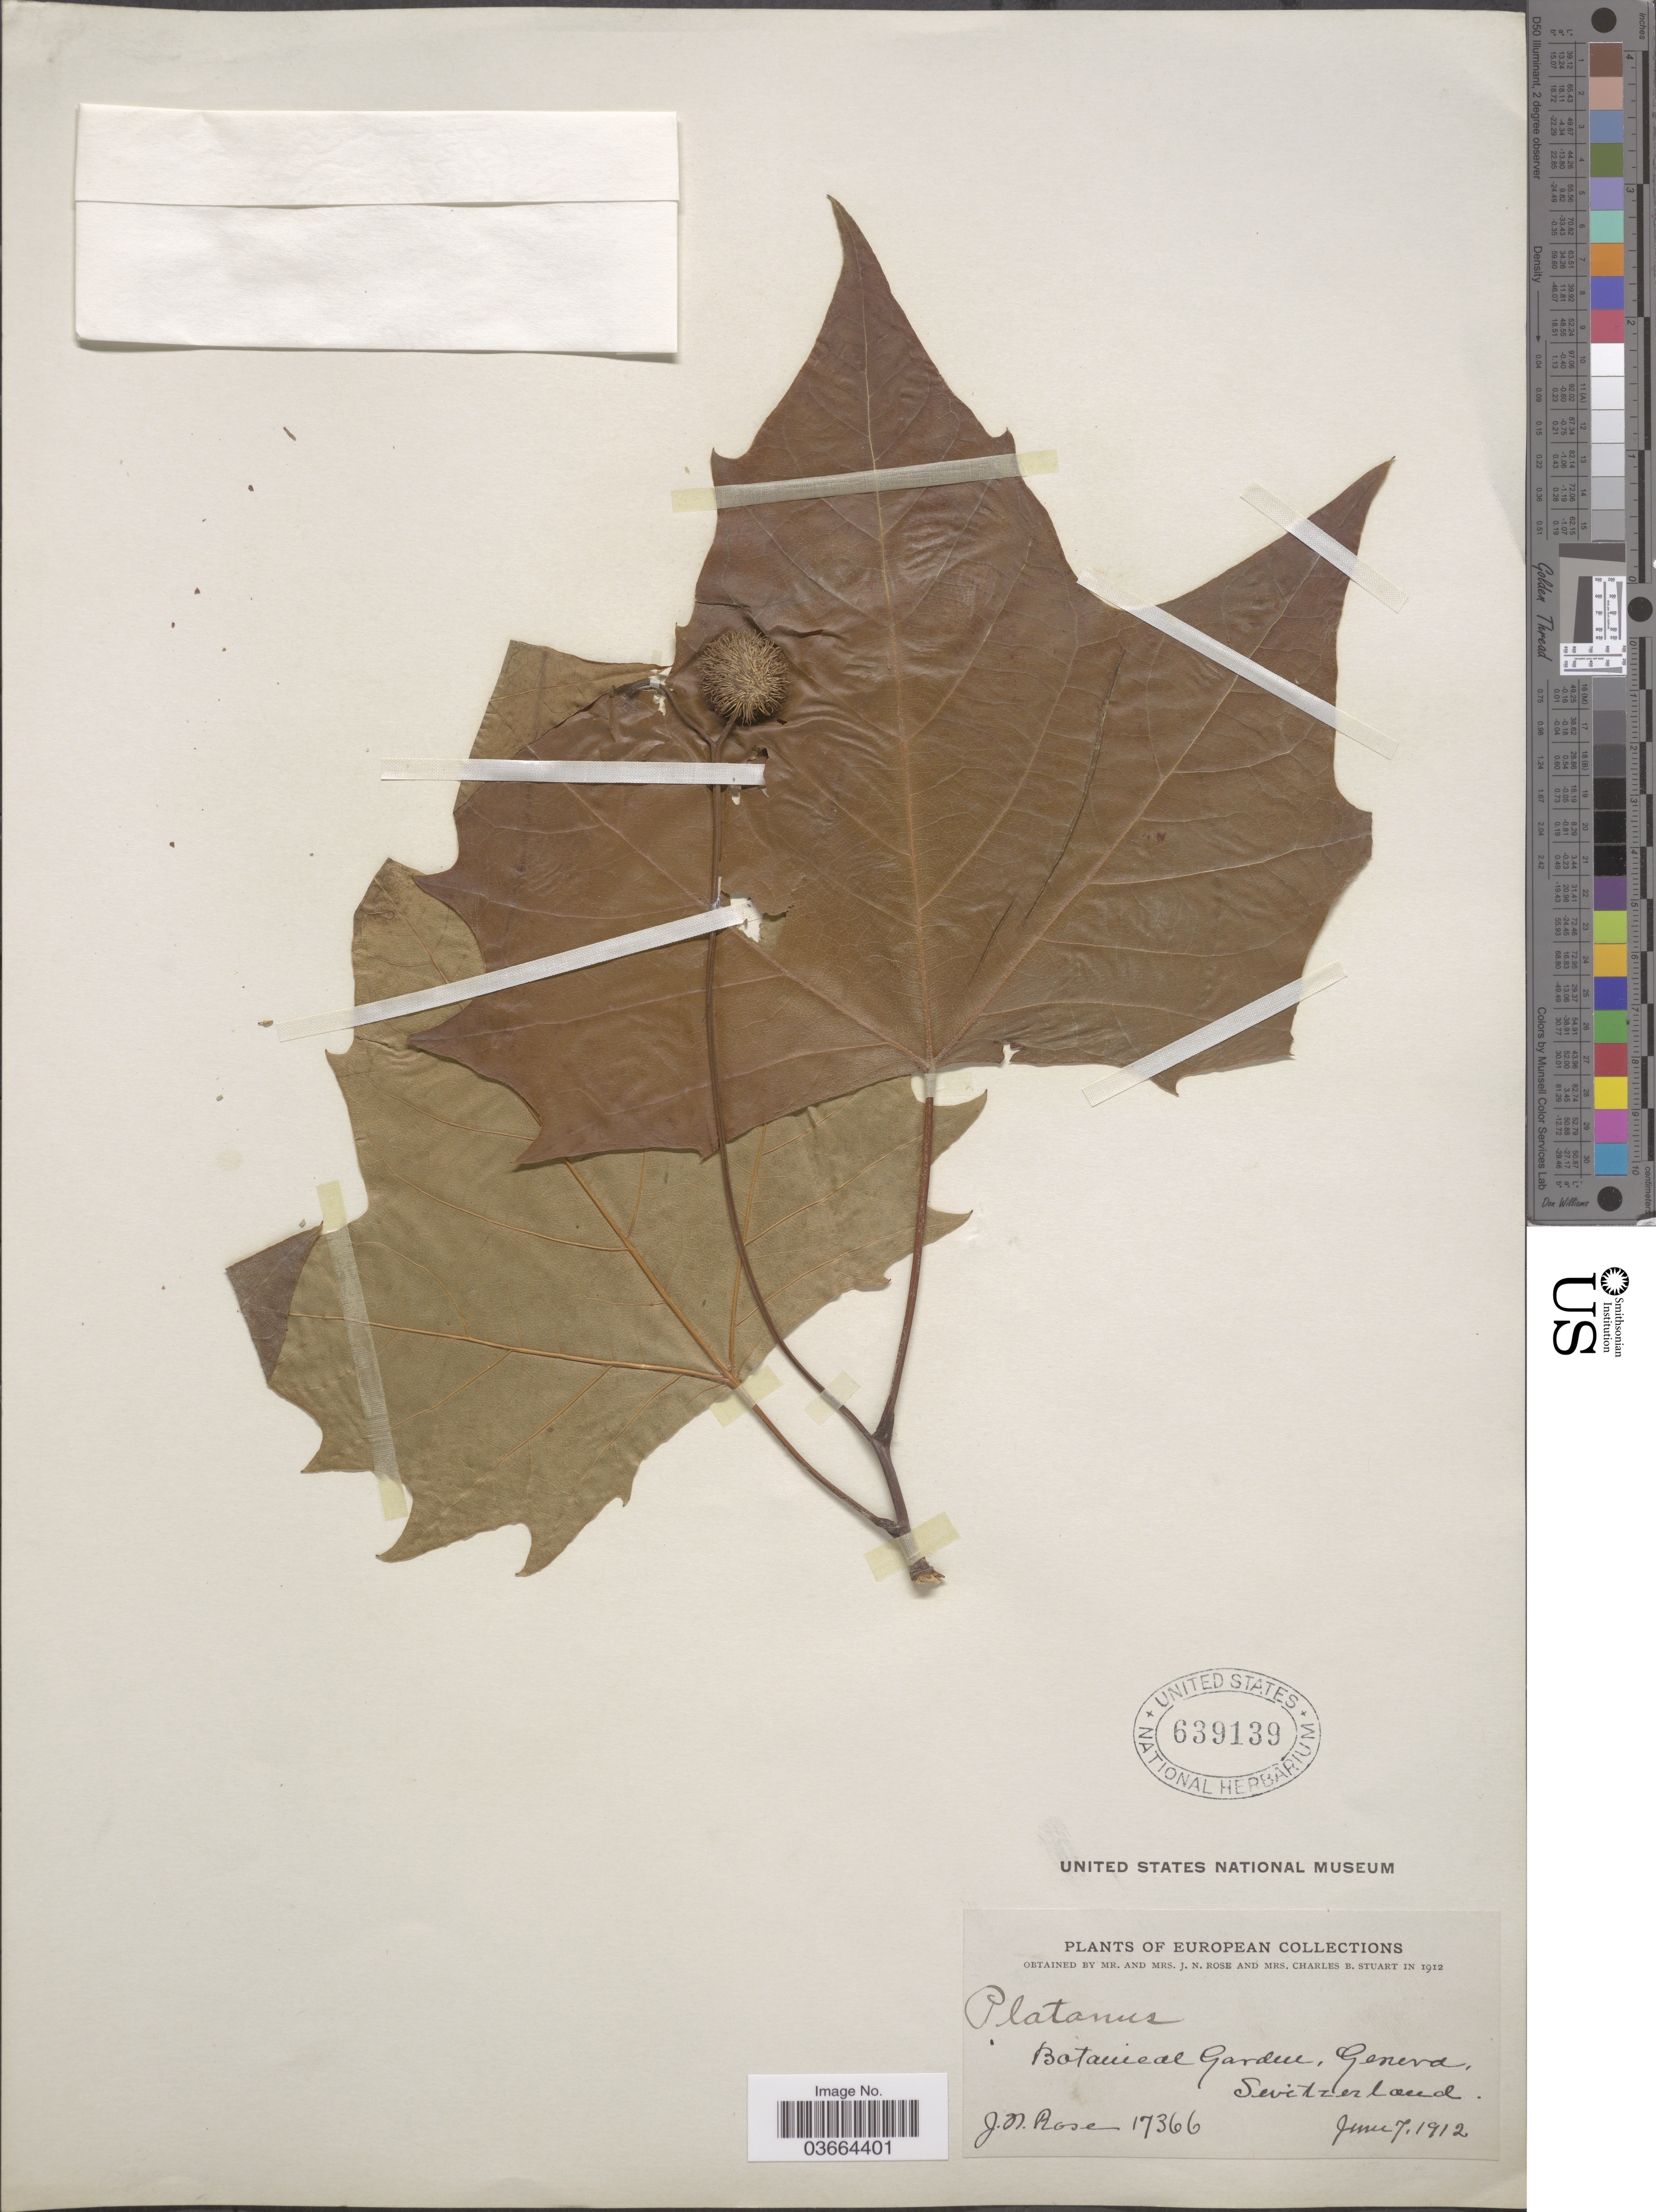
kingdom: Plantae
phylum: Tracheophyta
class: Magnoliopsida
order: Proteales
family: Platanaceae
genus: Platanus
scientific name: Platanus sp.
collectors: J. N. Rose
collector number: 17366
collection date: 1912-06-07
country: Switzerland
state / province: Genève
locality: Botanical Garden.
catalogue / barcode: US 639139